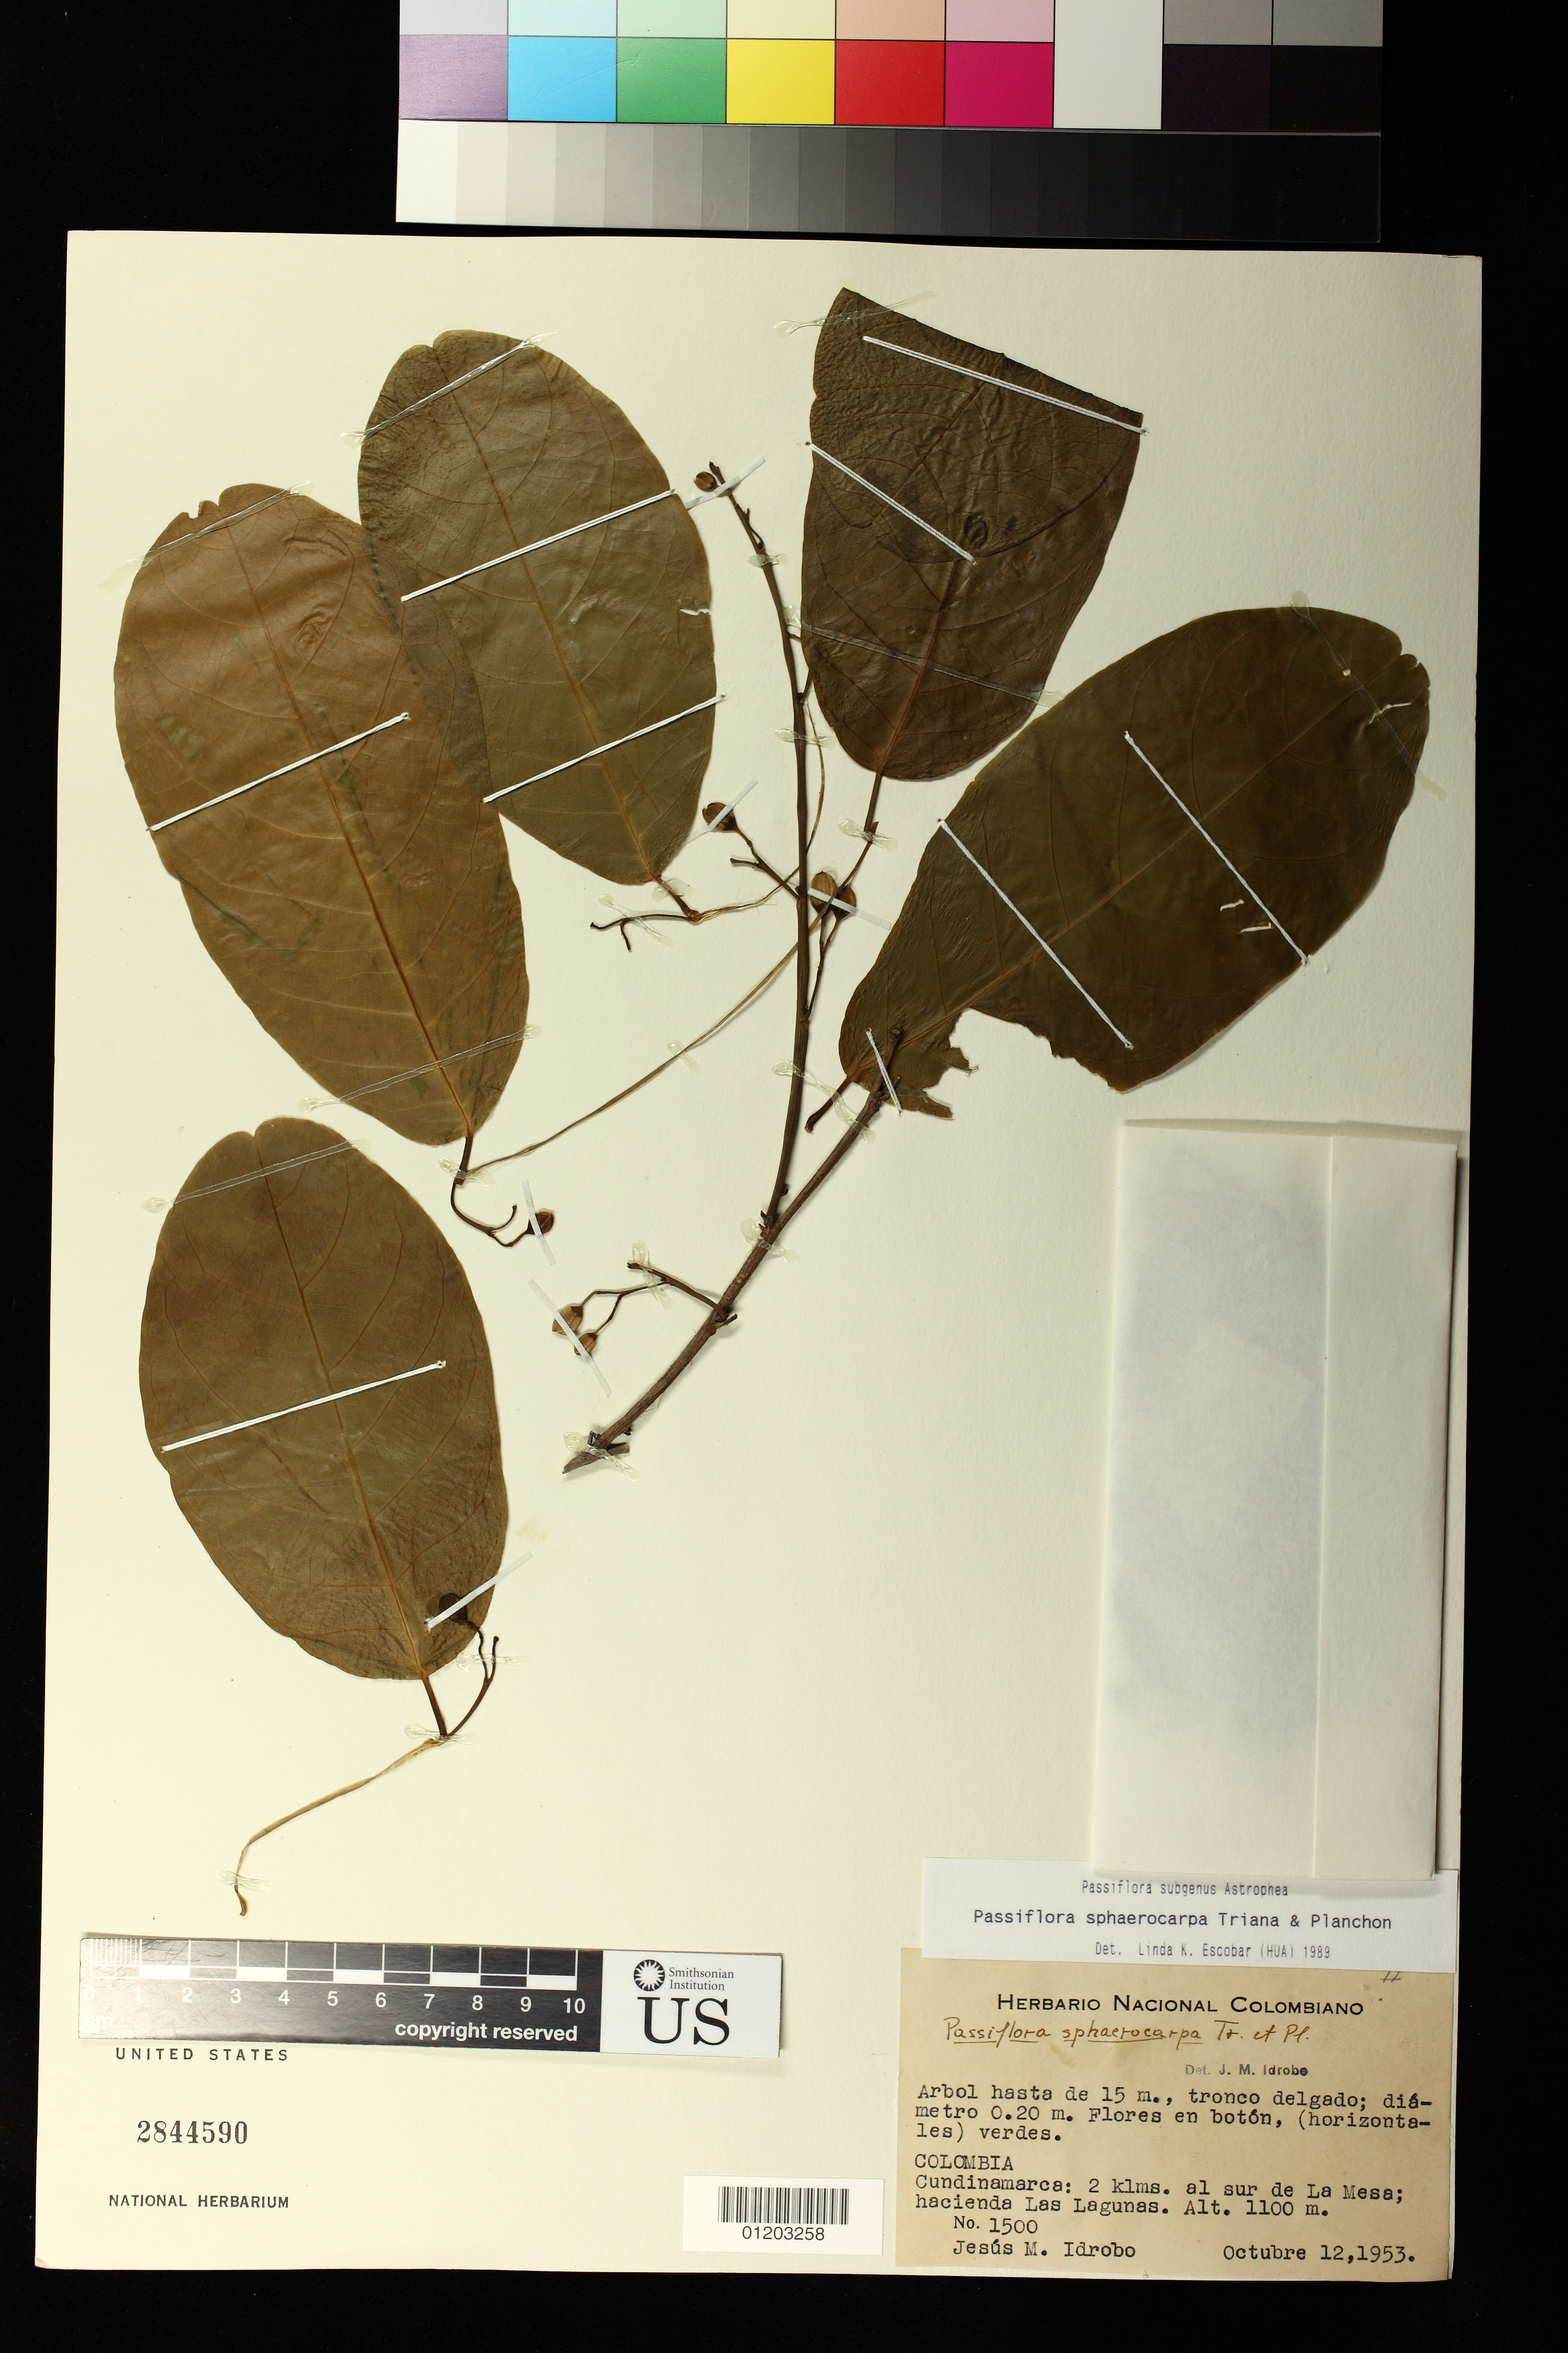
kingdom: Plantae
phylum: Tracheophyta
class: Magnoliopsida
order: Malpighiales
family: Passifloraceae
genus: Passiflora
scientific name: Passiflora sphaerocarpa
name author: Triana & Planch.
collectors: J. M. Idrobo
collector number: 1500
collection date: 1953-10-12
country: Colombia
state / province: Cundinamarca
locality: Cundinamarca: 2 klms. al sur de La Mesa; hacienda Las Lagunas.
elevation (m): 1100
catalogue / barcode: US 2844590